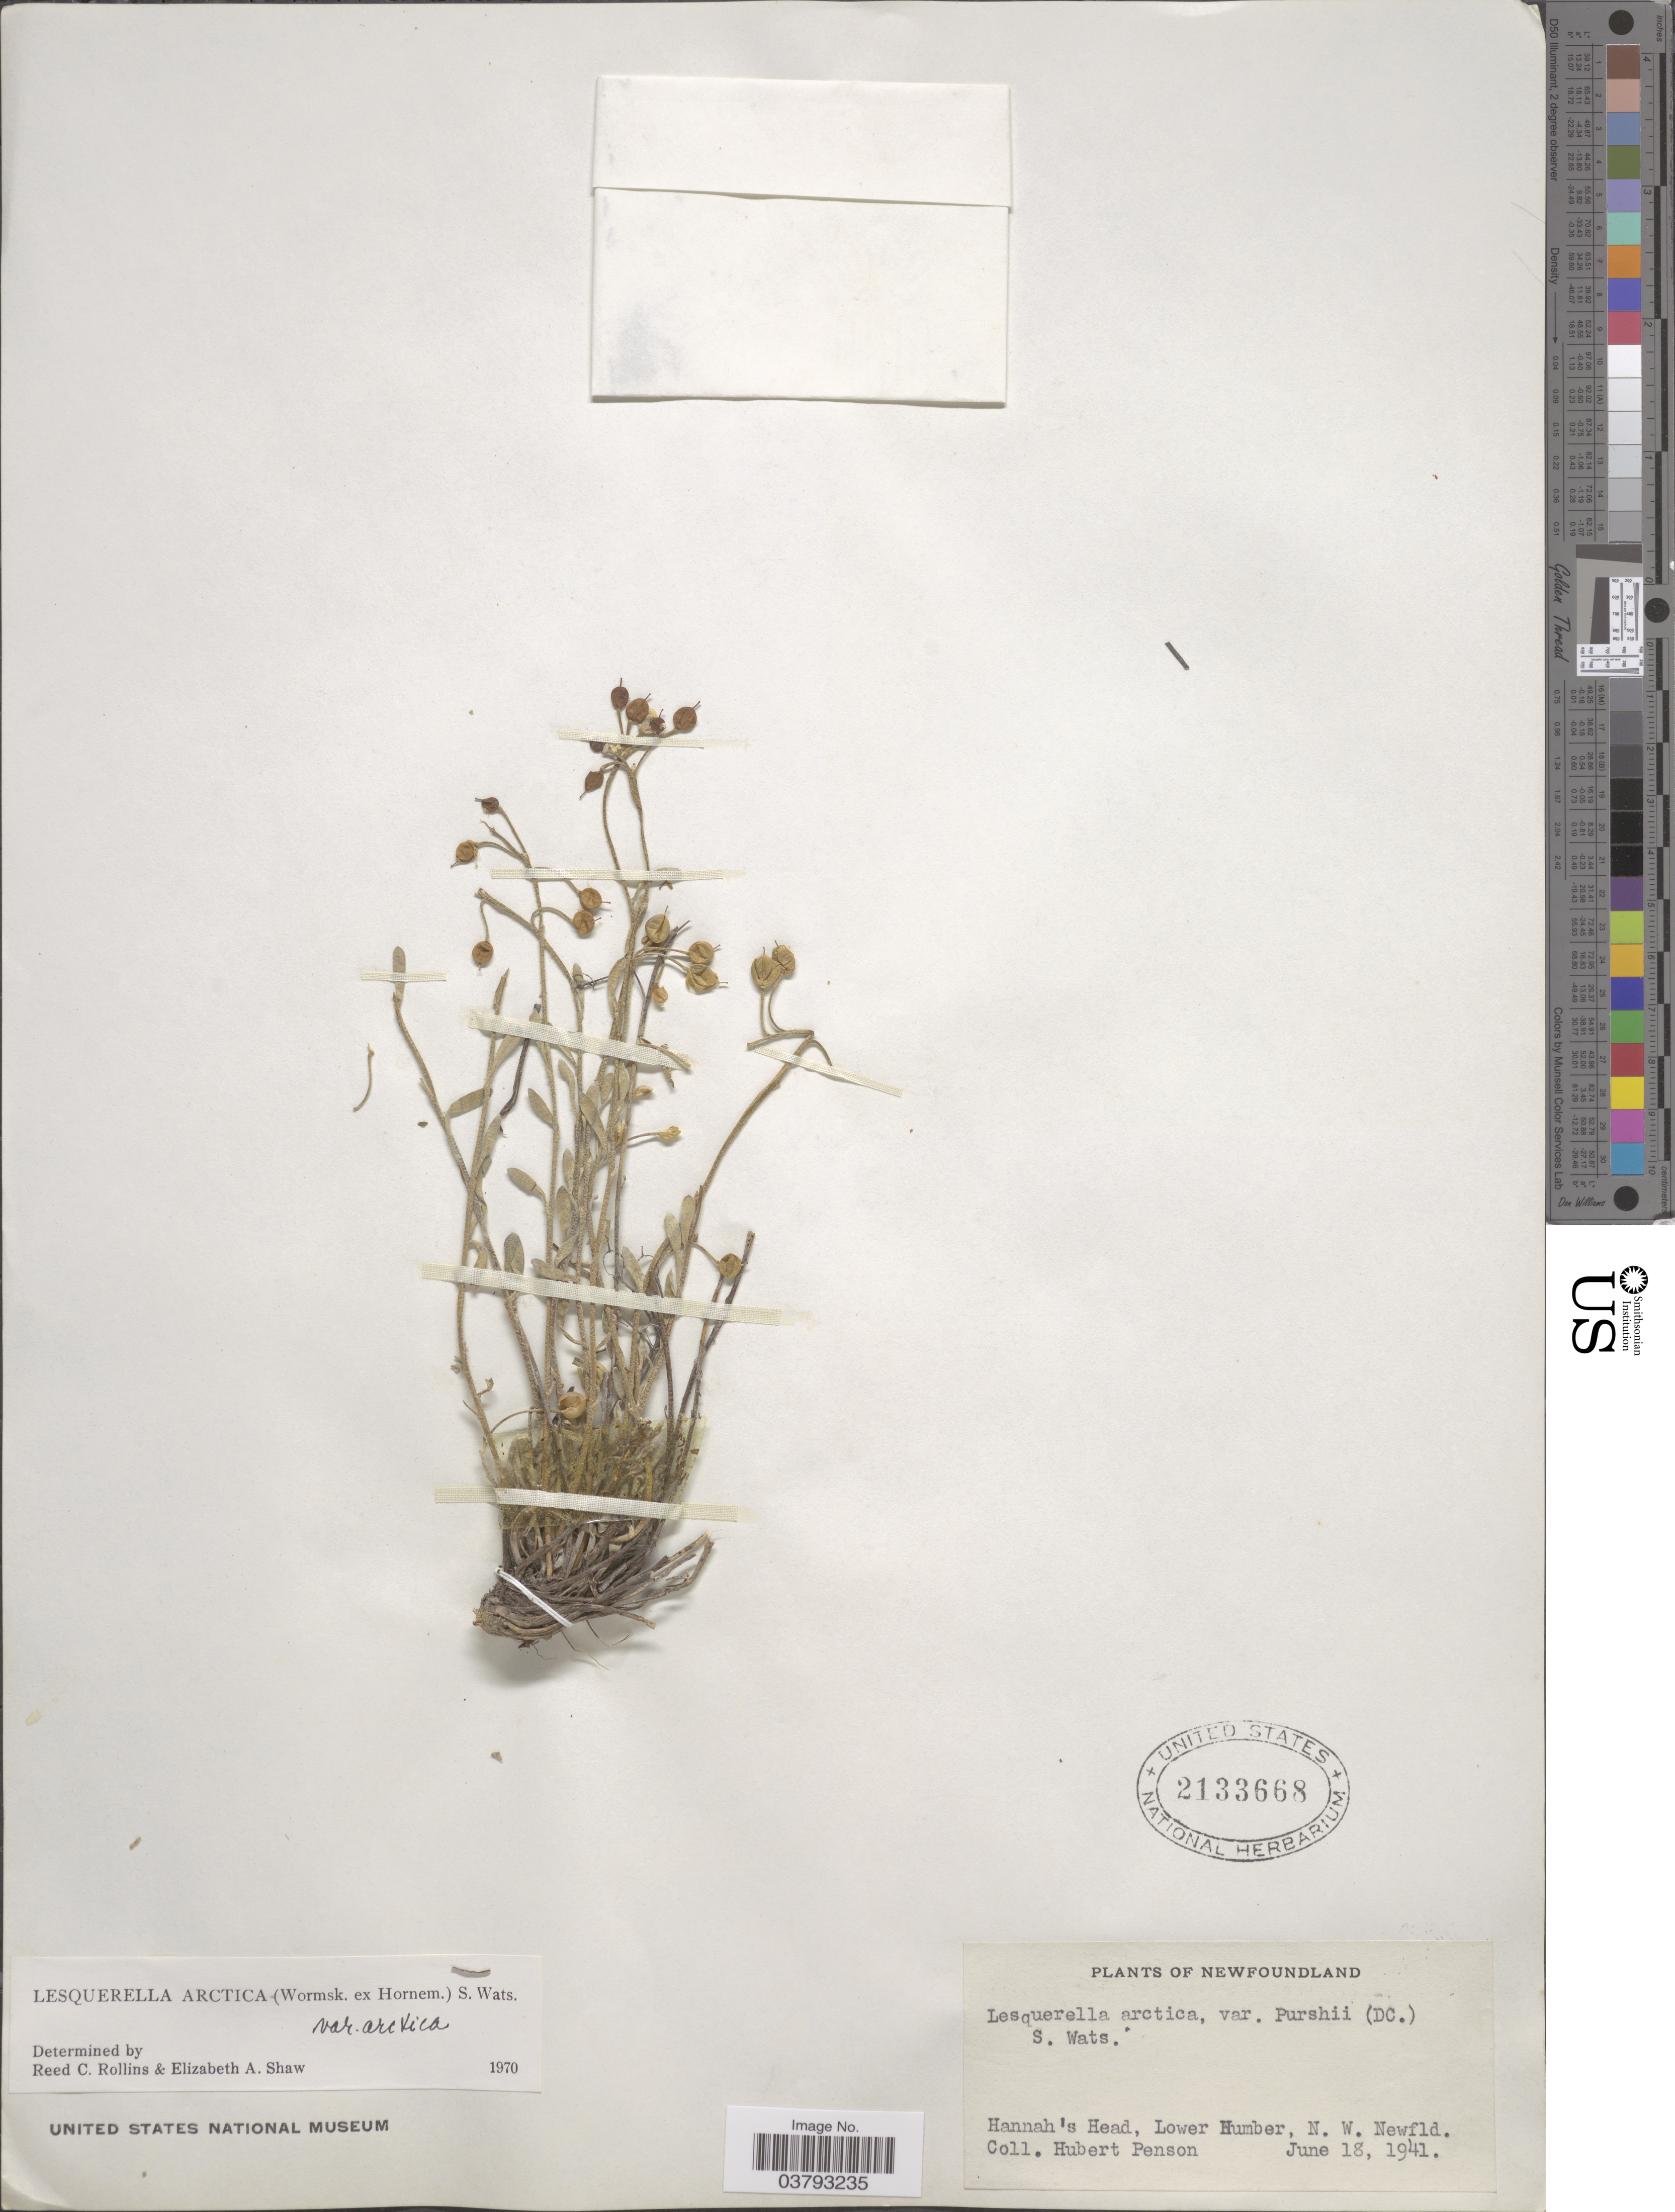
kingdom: Plantae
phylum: Tracheophyta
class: Magnoliopsida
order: Brassicales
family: Brassicaceae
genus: Lesquerella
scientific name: Lesquerella arctica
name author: (Wormsk. ex Hornem.) S. Watson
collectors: H. Penson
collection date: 1941-06-18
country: Canada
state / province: Newfoundland and Labrador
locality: Hannah's Head, Lower Humber, N. W. Newfld.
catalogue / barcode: US 2133668